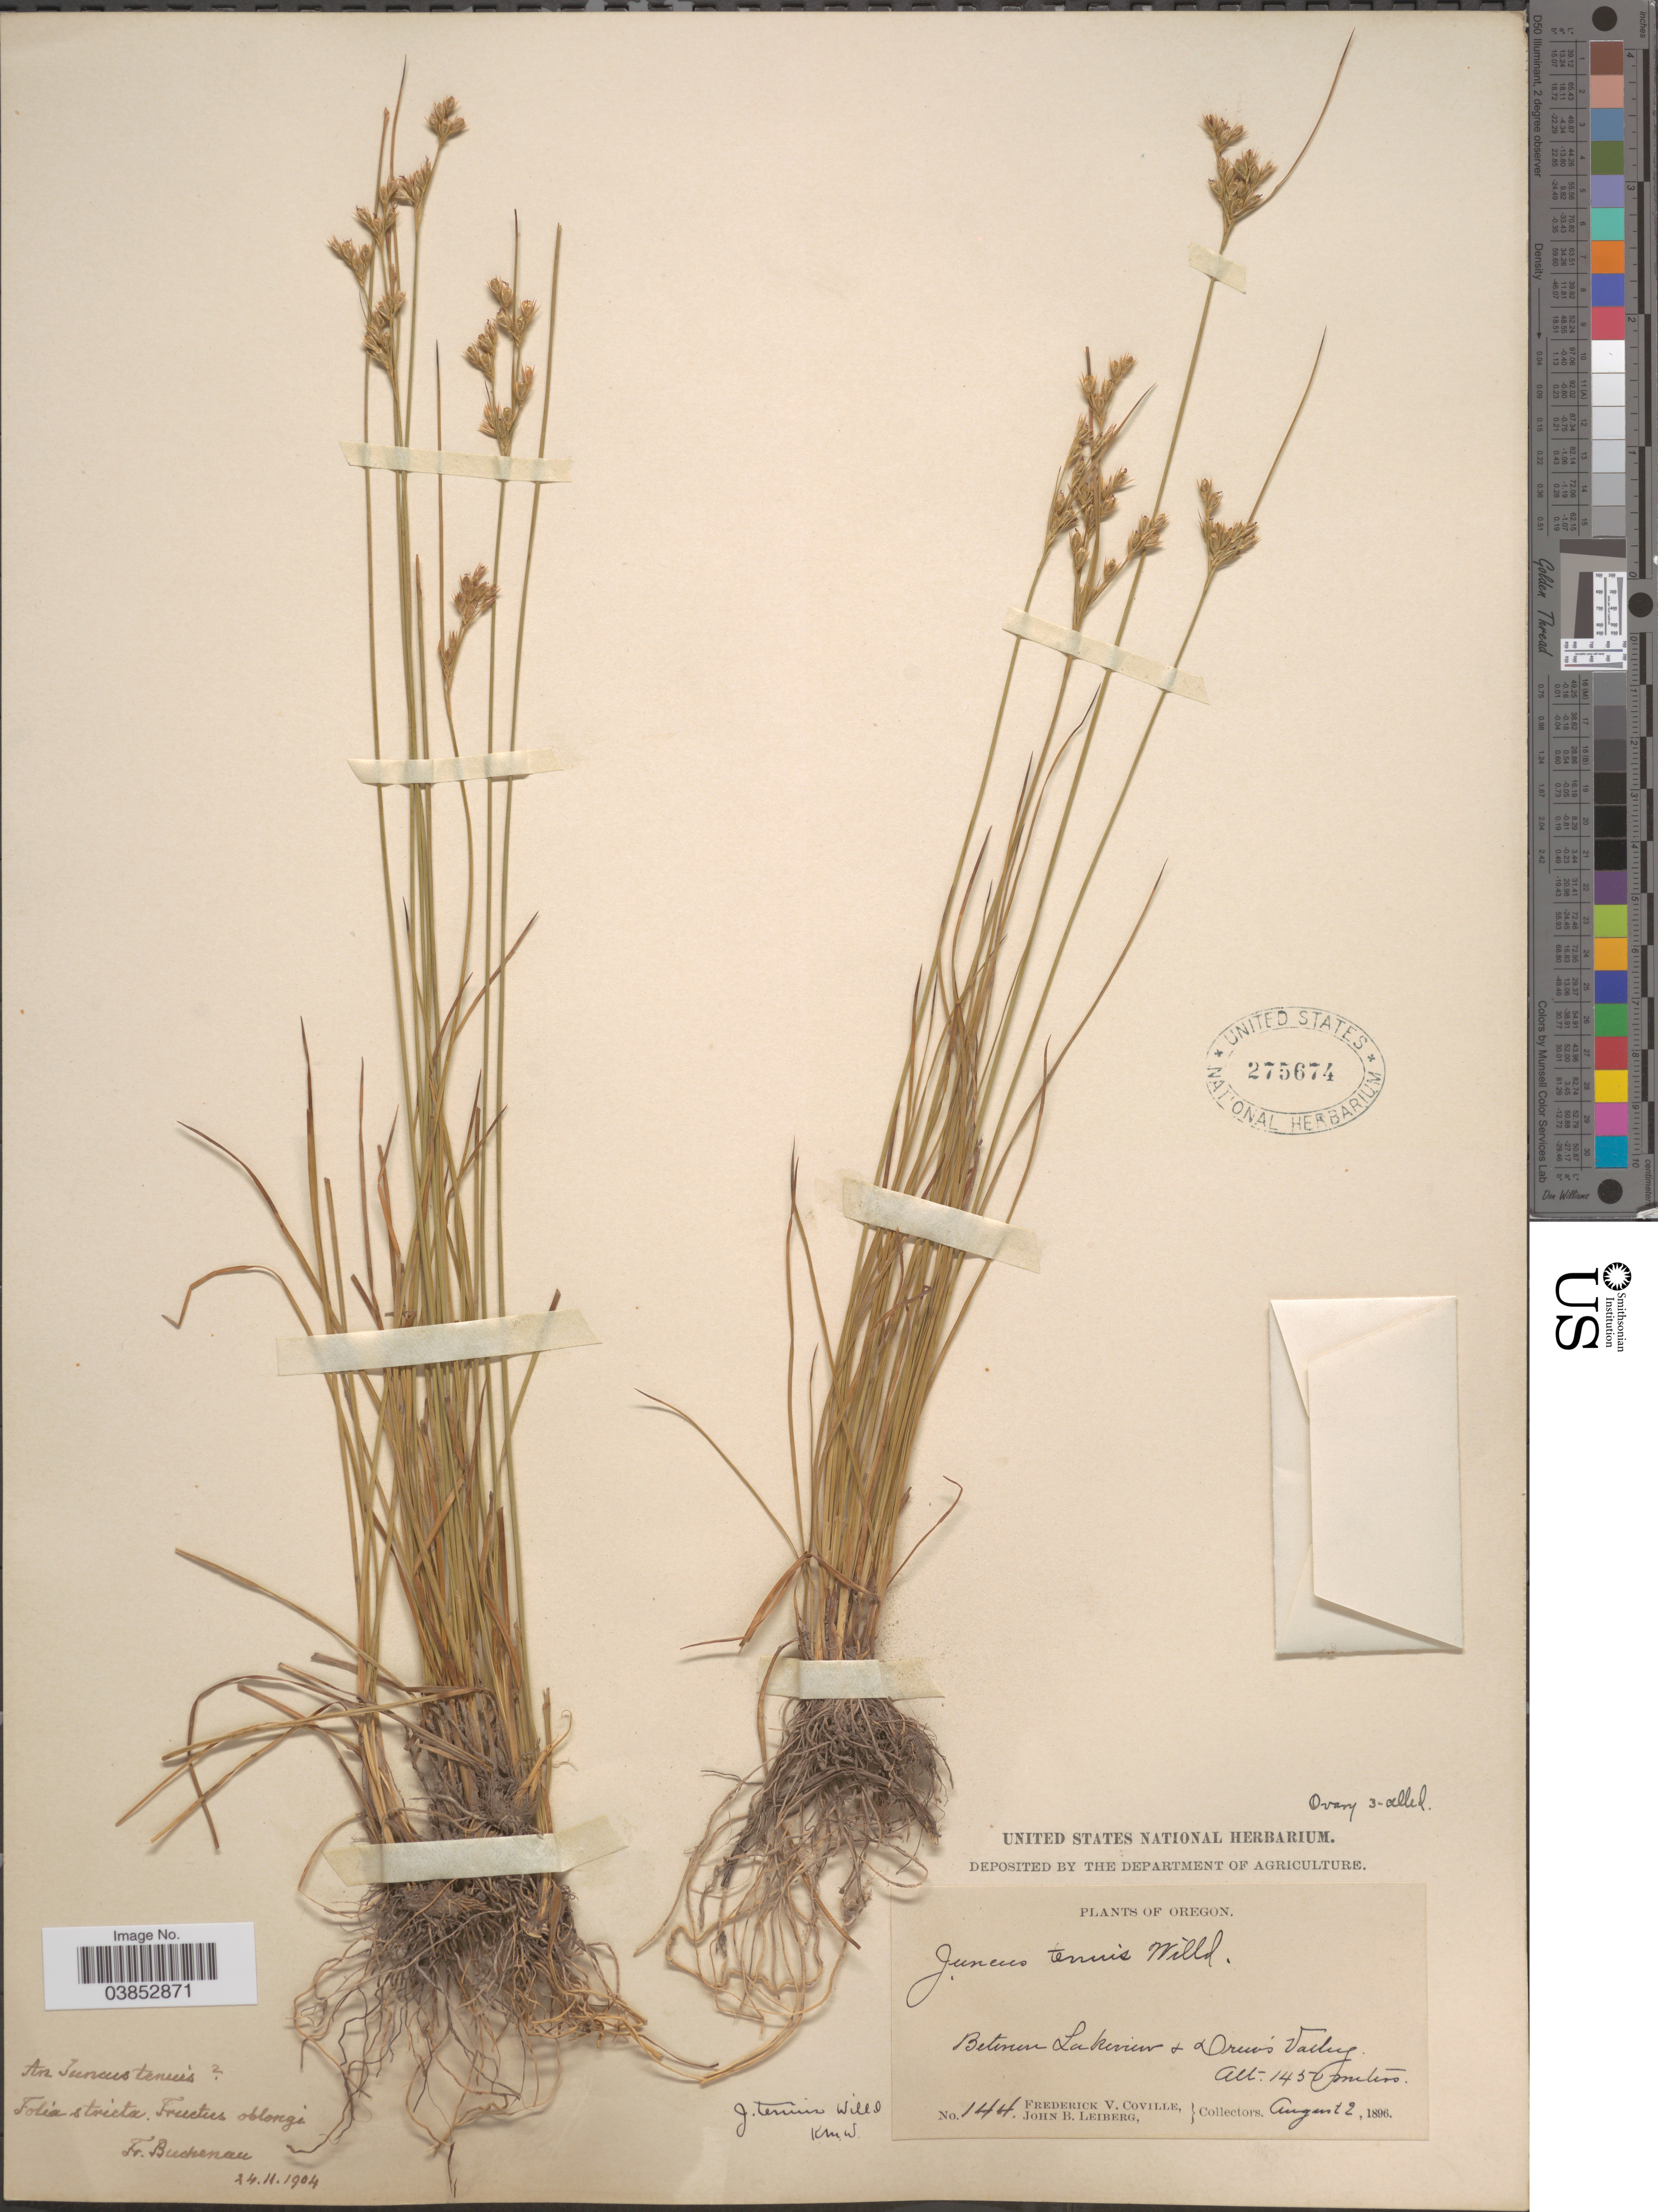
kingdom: Plantae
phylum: Tracheophyta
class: Liliopsida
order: Poales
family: Juncaceae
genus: Juncus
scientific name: Juncus dudleyi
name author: Wiegand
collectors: F. V. Coville & J. B. Leiberg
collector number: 144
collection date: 1896-08-12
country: United States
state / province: Oregon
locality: Between Lakeview & Drew's Valley.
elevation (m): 1450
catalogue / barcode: US 275674